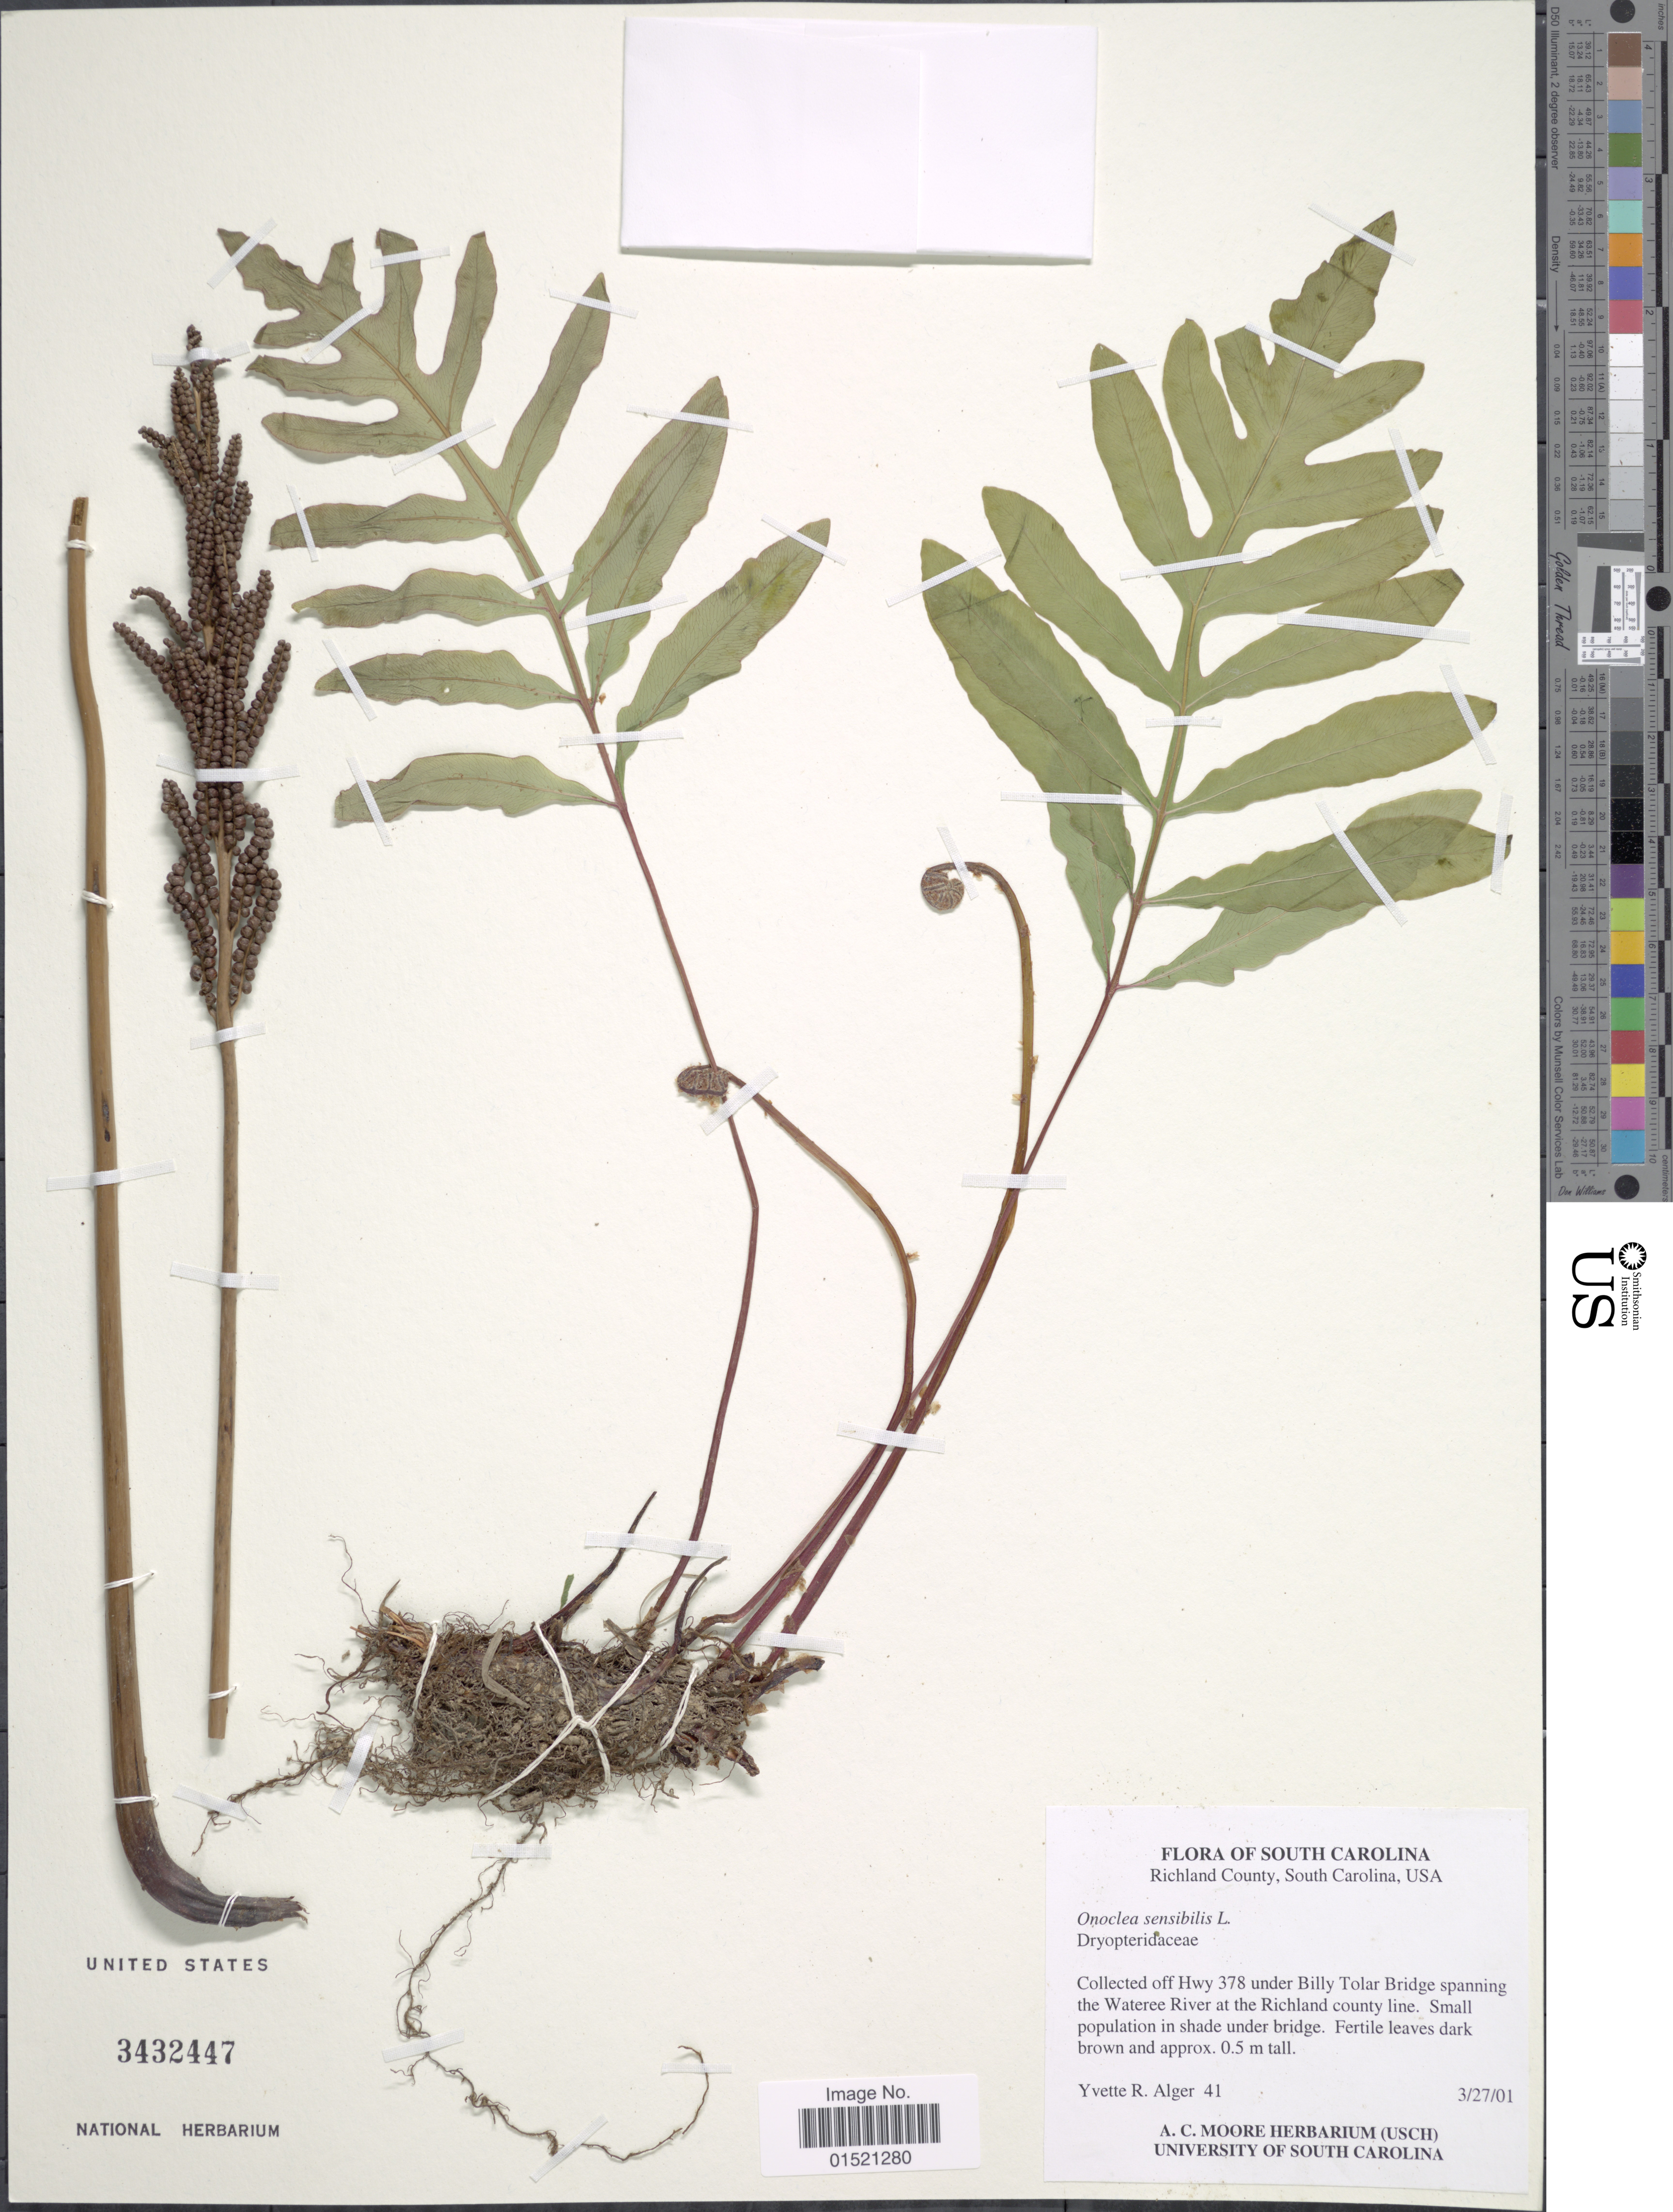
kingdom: Plantae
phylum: Tracheophyta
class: Polypodiopsida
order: Polypodiales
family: Onocleaceae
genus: Onoclea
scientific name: Onoclea sensibilis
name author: L.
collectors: Y. Alger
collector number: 41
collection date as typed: Transcribed d/m/y: 27/3/1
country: United States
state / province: South Carolina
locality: Richland County, Collected off hwy 378 under Billy Tolar Bridge spanning the Wateree River at the Richland county line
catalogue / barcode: US 3432447